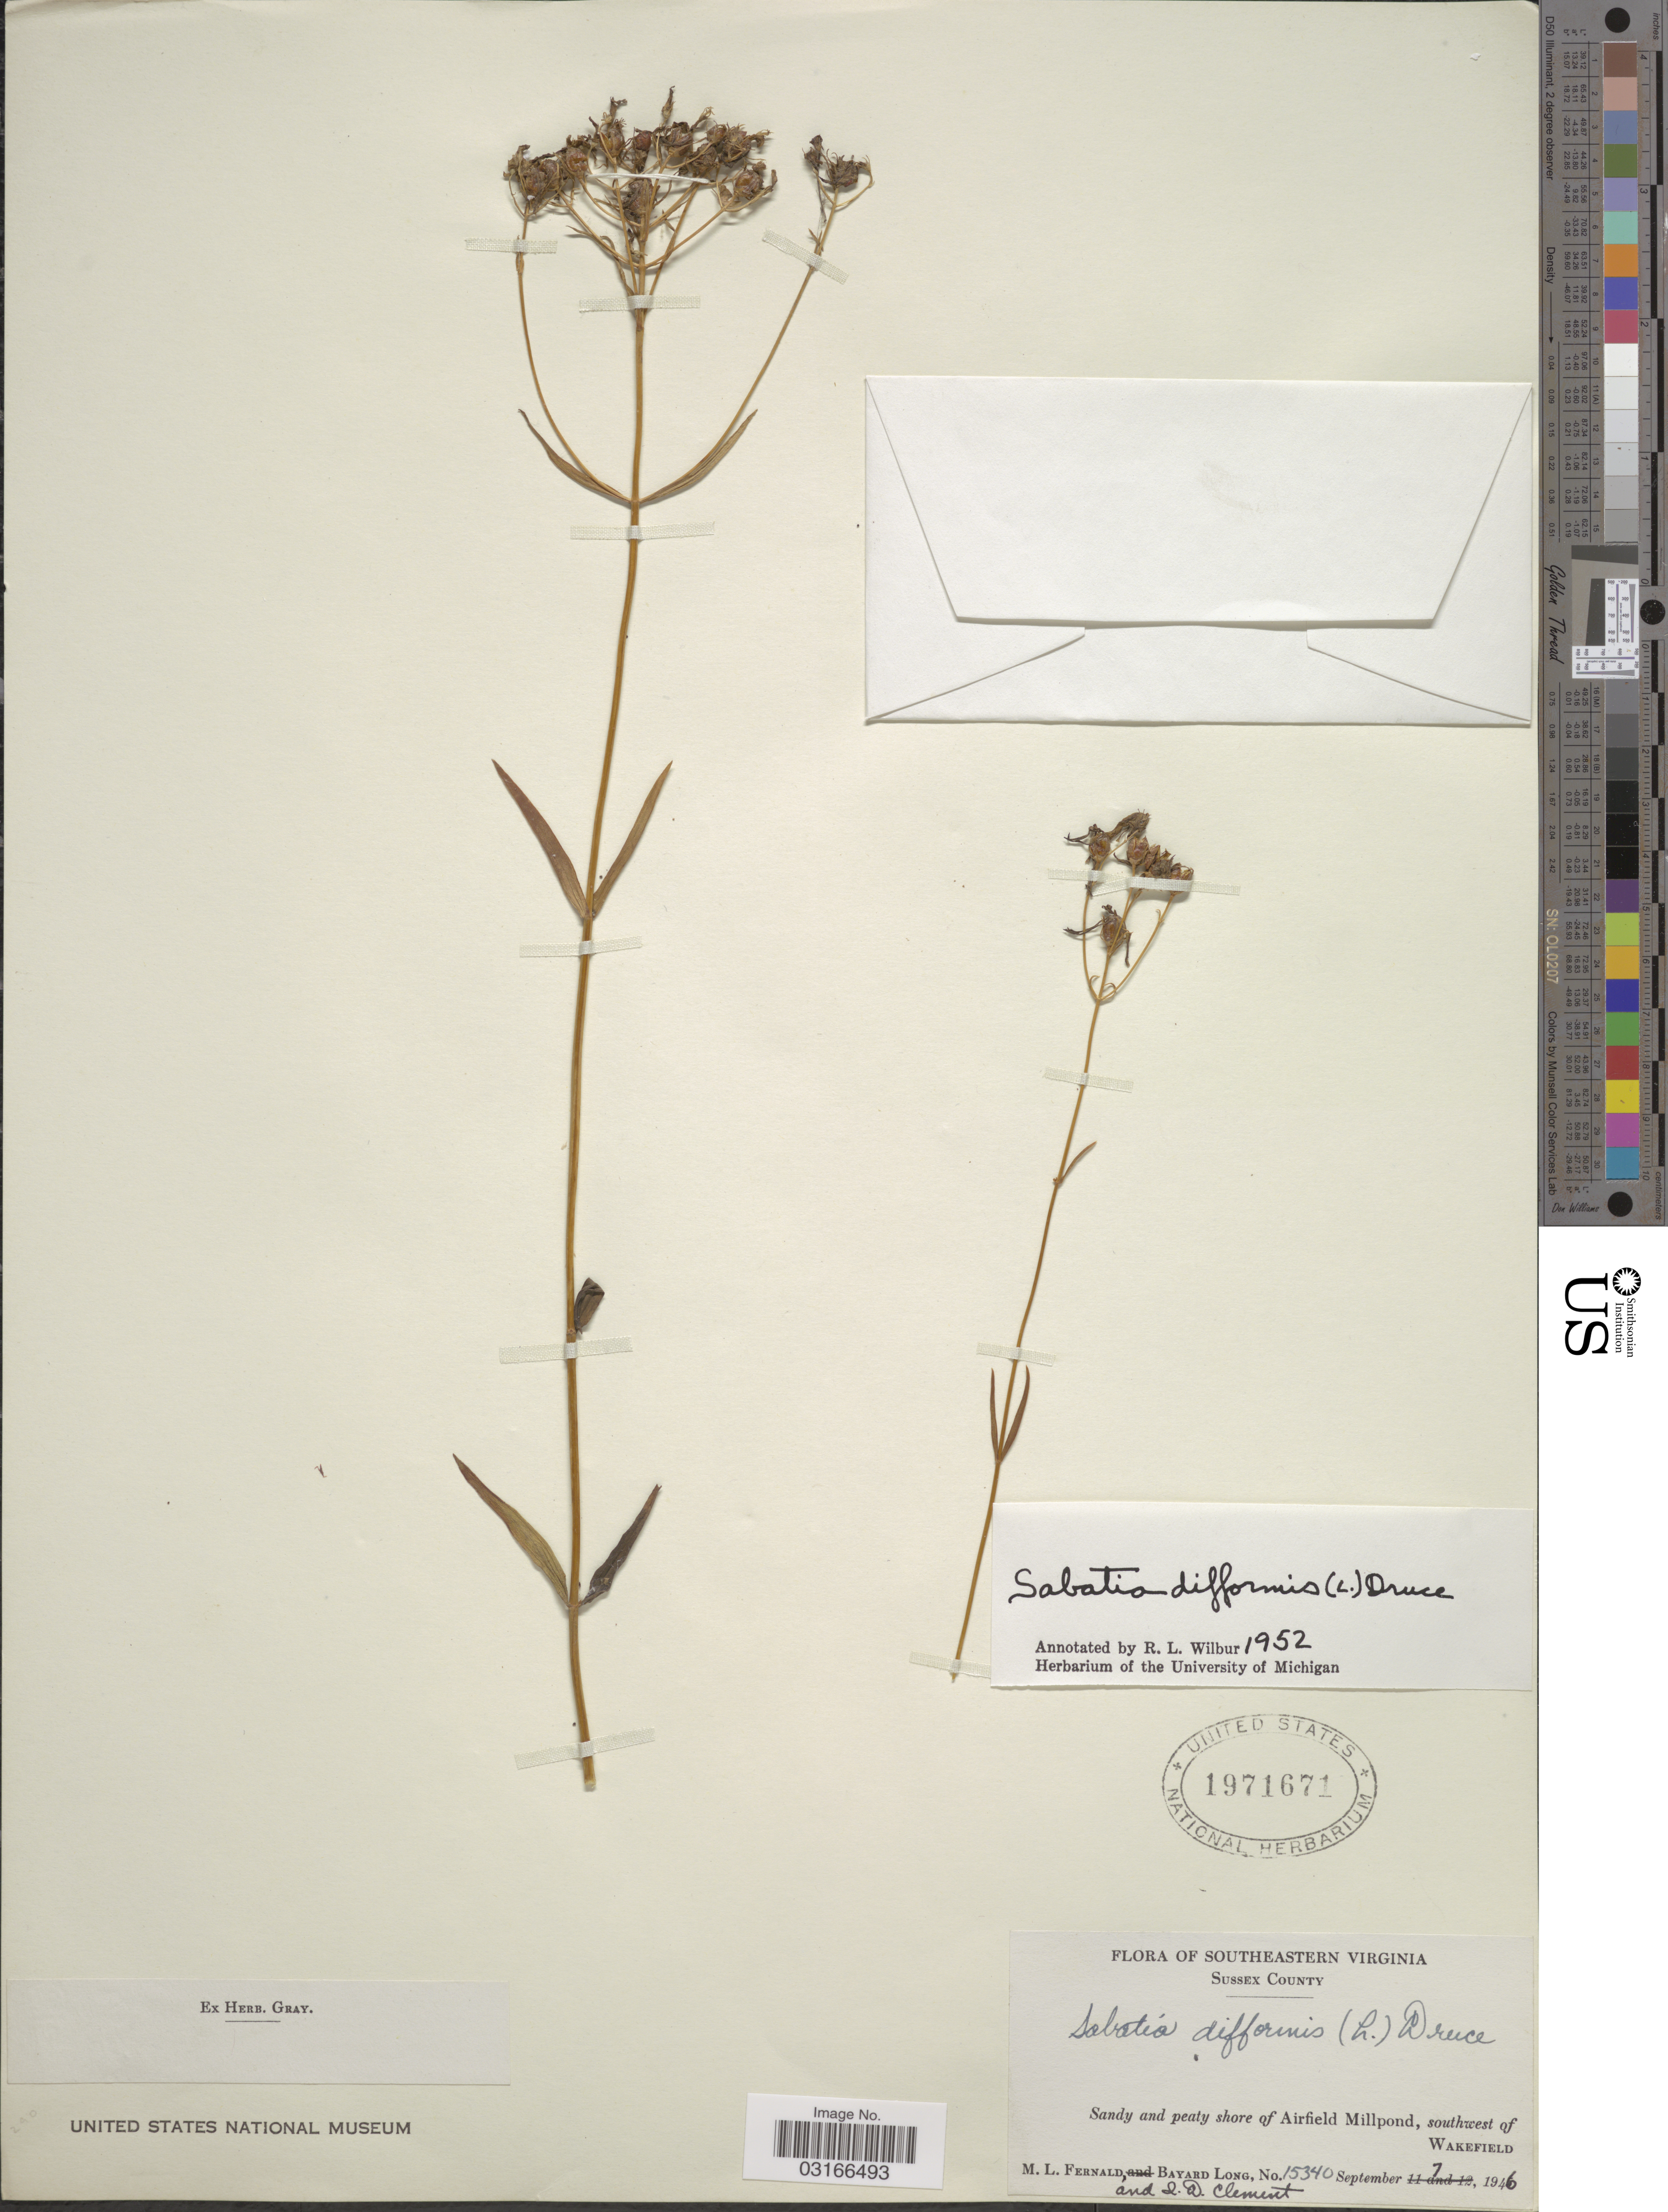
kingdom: Plantae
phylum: Tracheophyta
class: Magnoliopsida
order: Gentianales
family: Gentianaceae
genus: Sabatia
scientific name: Sabatia difformis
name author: (L.) Druce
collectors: M. L. Fernald, B. Long & I. Clement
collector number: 15340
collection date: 1946-09-07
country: United States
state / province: Virginia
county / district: Sussex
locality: Southeastern Virginia, Sussex County, Sandy and peaty shore of Airfield Millpond, southwest of Wakefield.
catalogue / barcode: US 1971671